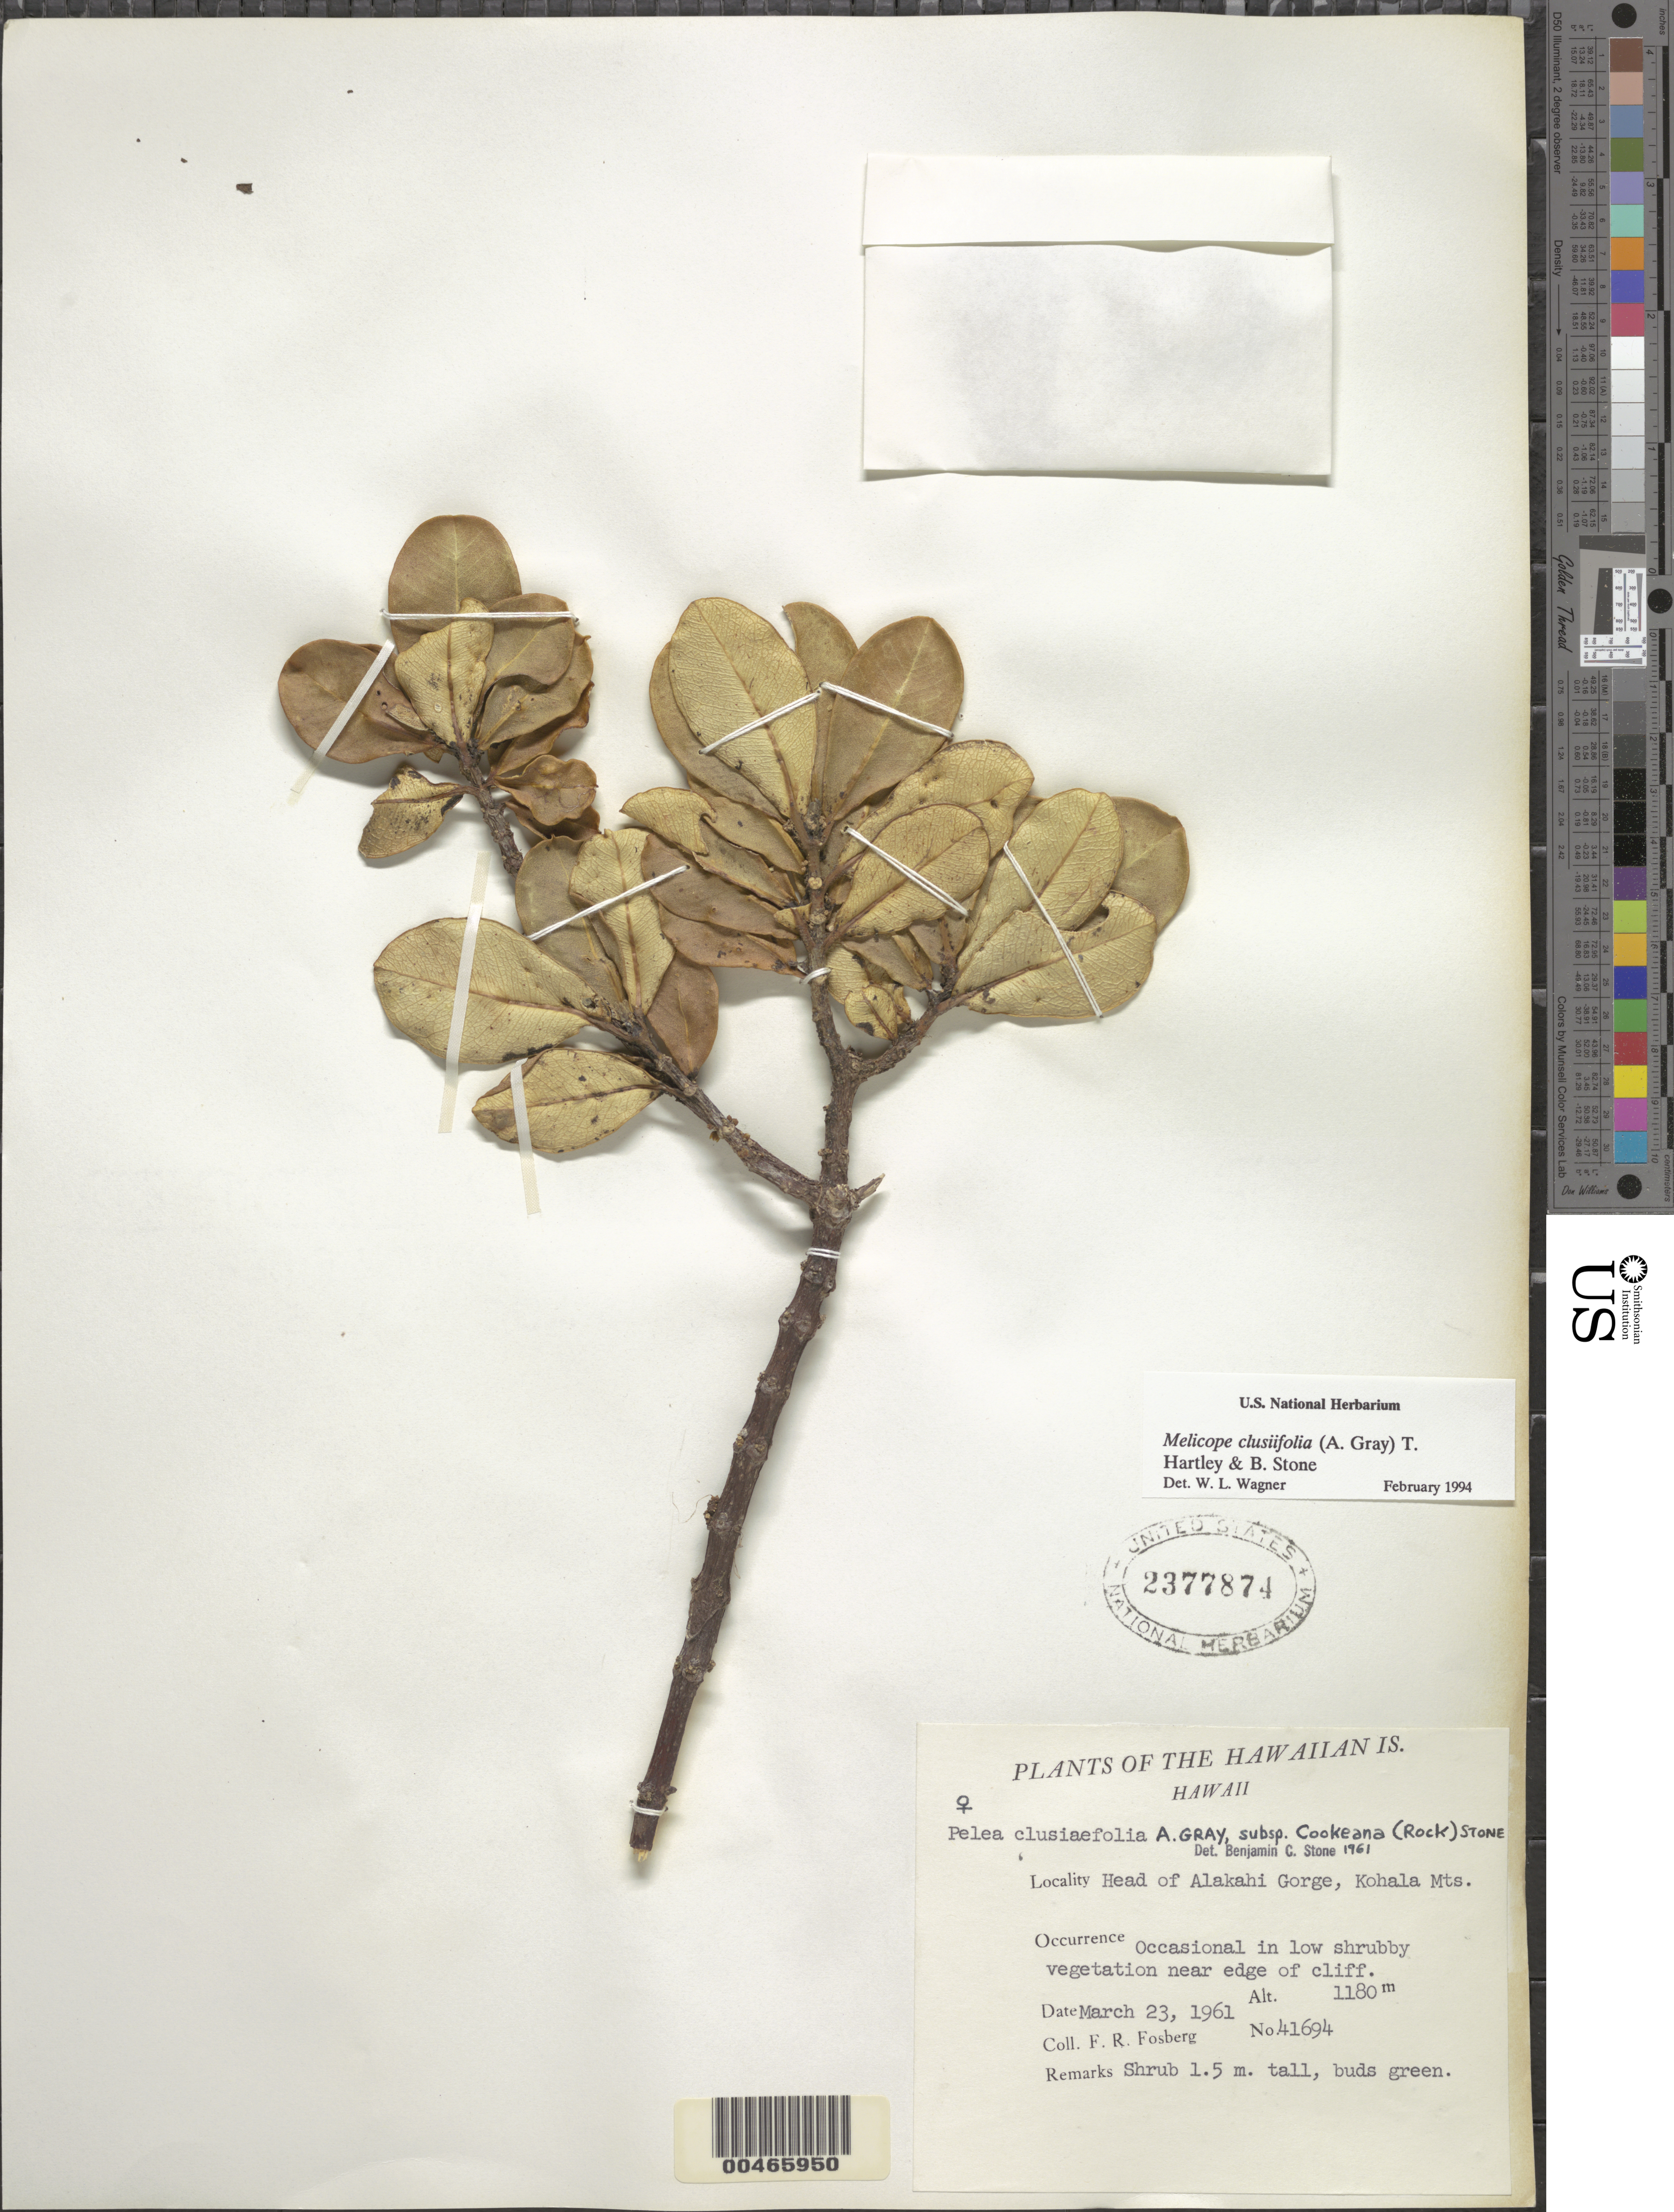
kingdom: Plantae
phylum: Tracheophyta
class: Magnoliopsida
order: Sapindales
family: Rutaceae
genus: Melicope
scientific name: Melicope clusiifolia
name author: (A. Gray) T.G. Hartley & B.C. Stone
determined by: Wagner, W. L., (BOT), Smithsonian Institution - National Museum of Natural History (UNITED STATES)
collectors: F. R. Fosberg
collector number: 41694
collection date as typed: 23 Mar 1961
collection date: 1961-03-23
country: United States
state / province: Hawaii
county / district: Hawaii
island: Hawaii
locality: Head of Alakahi Gorge, Kohala Mts.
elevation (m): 1180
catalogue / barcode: US 2377874